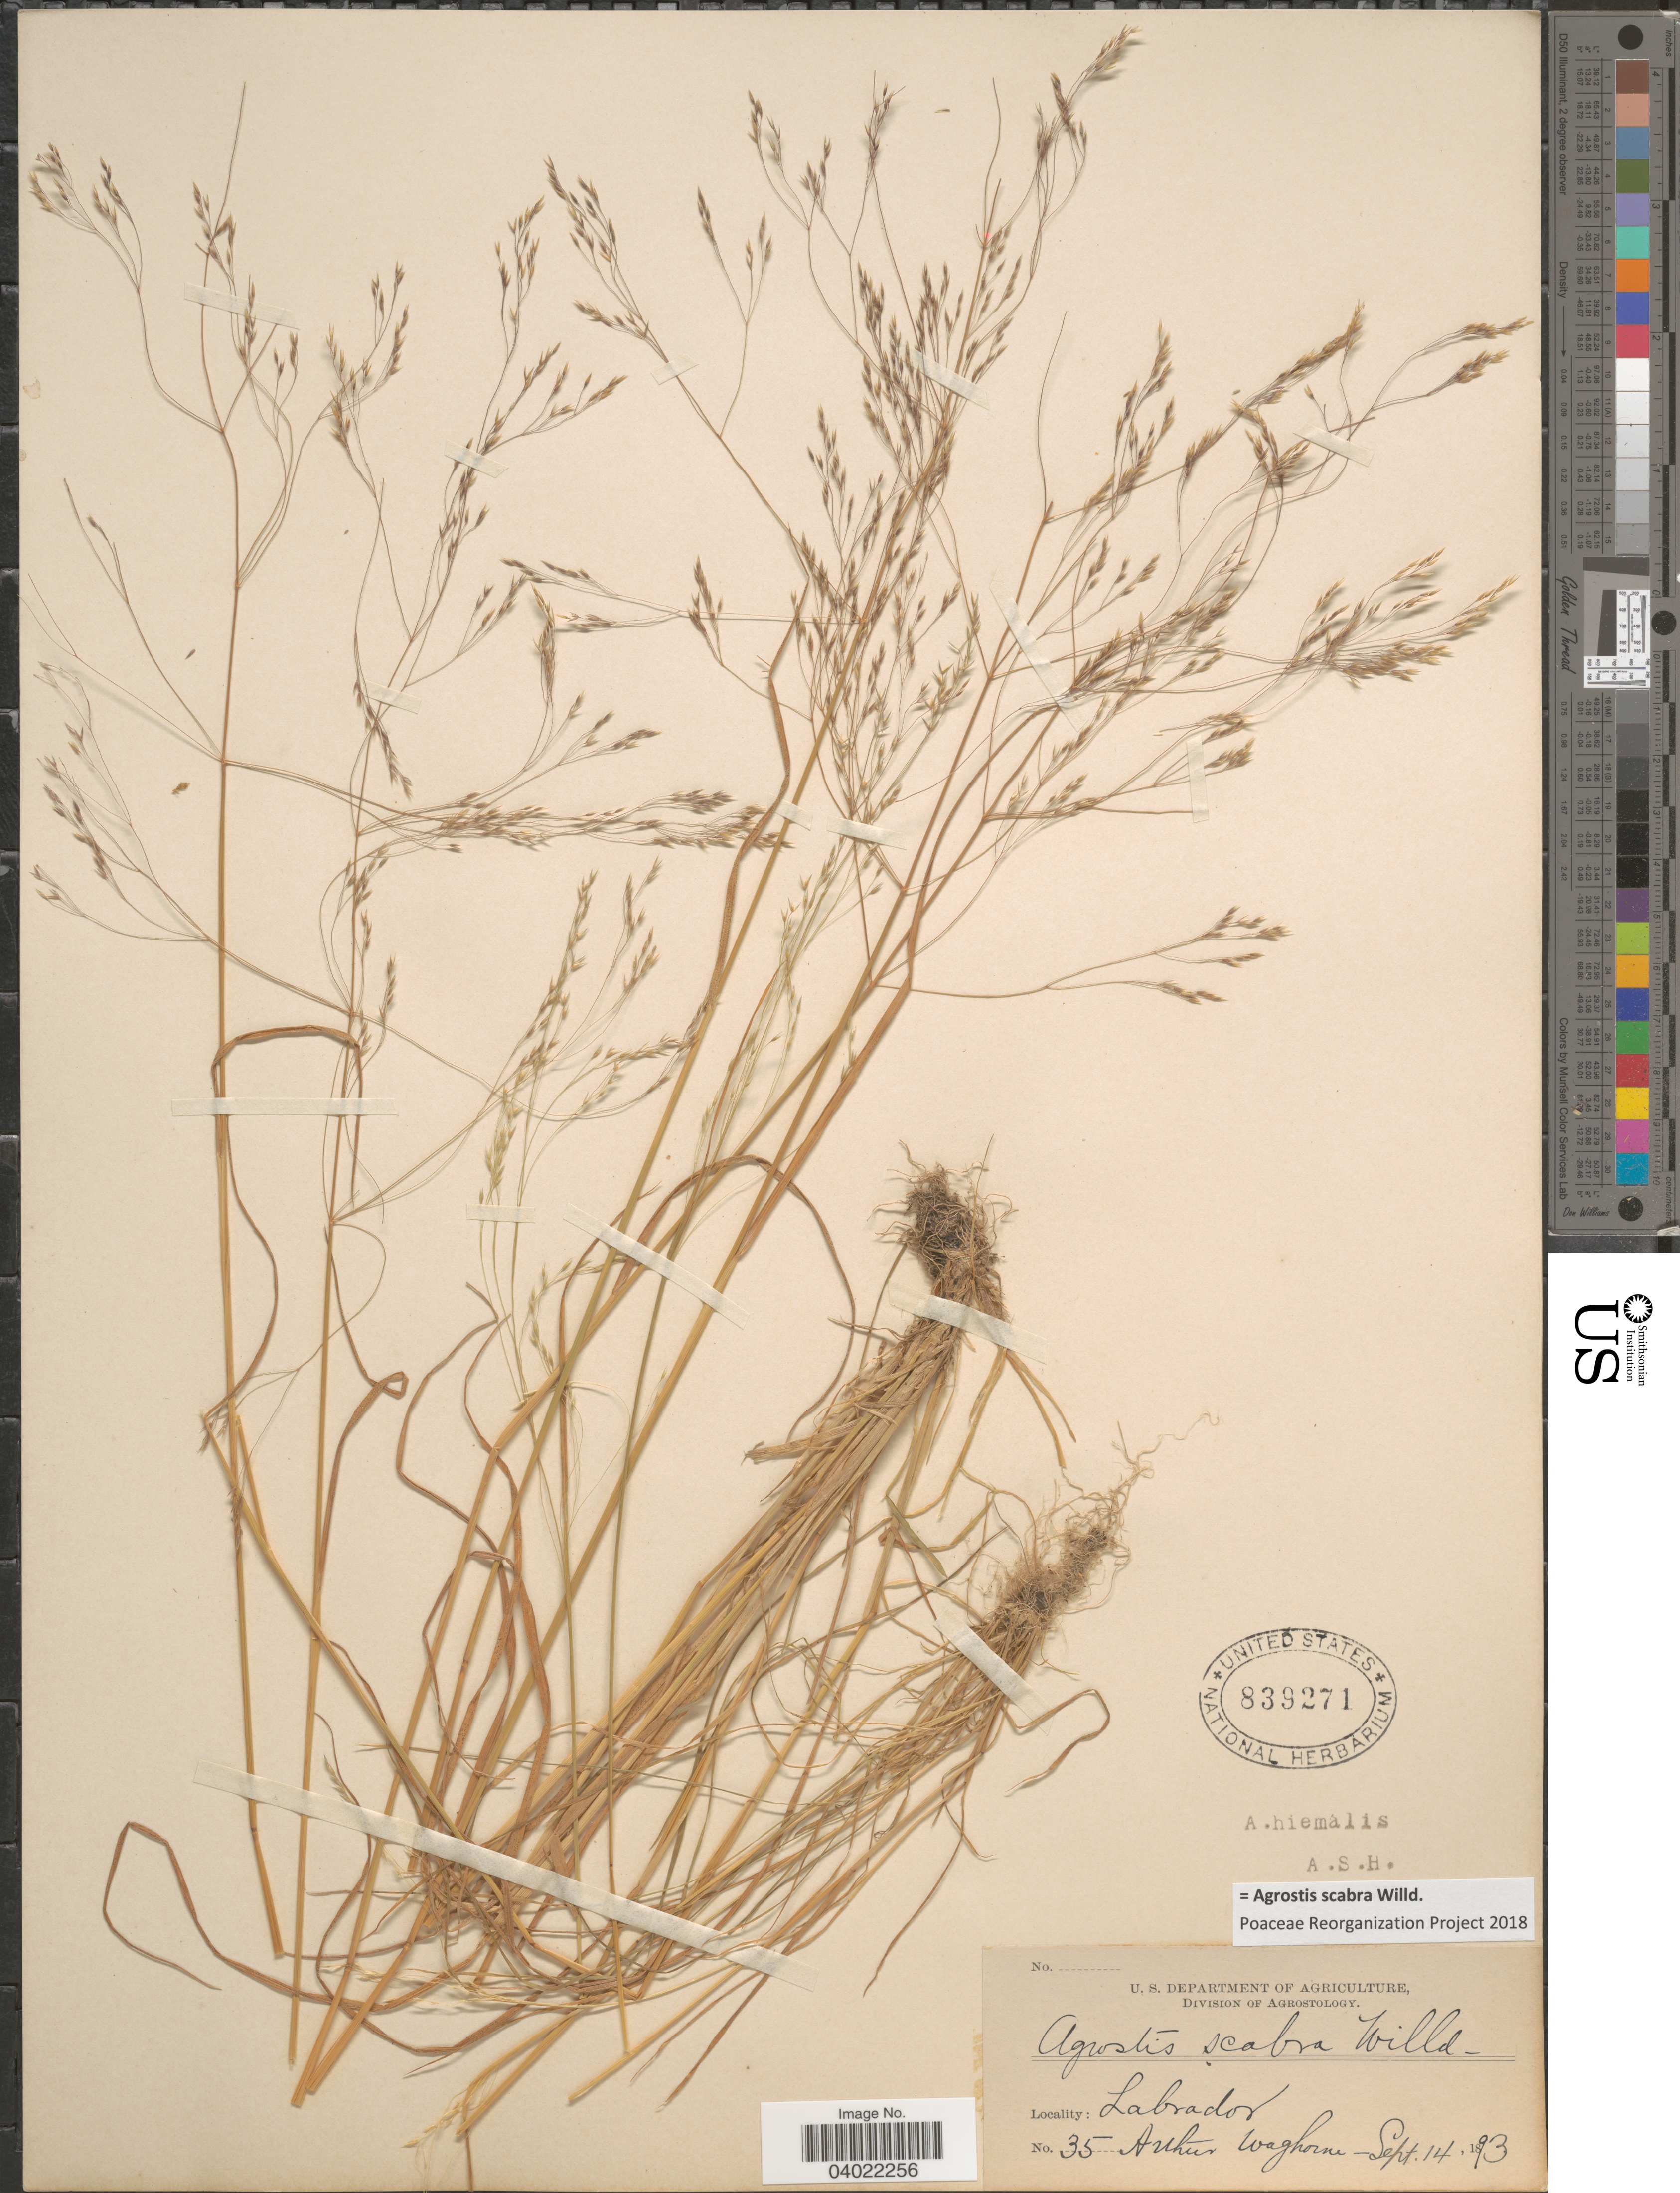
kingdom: Plantae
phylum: Tracheophyta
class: Liliopsida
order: Poales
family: Poaceae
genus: Agrostis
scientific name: Agrostis scabra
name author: Willd.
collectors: A. Waghorne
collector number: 35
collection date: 1893-09-14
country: Canada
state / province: Newfoundland and Labrador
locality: Labrador.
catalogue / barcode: US 839271